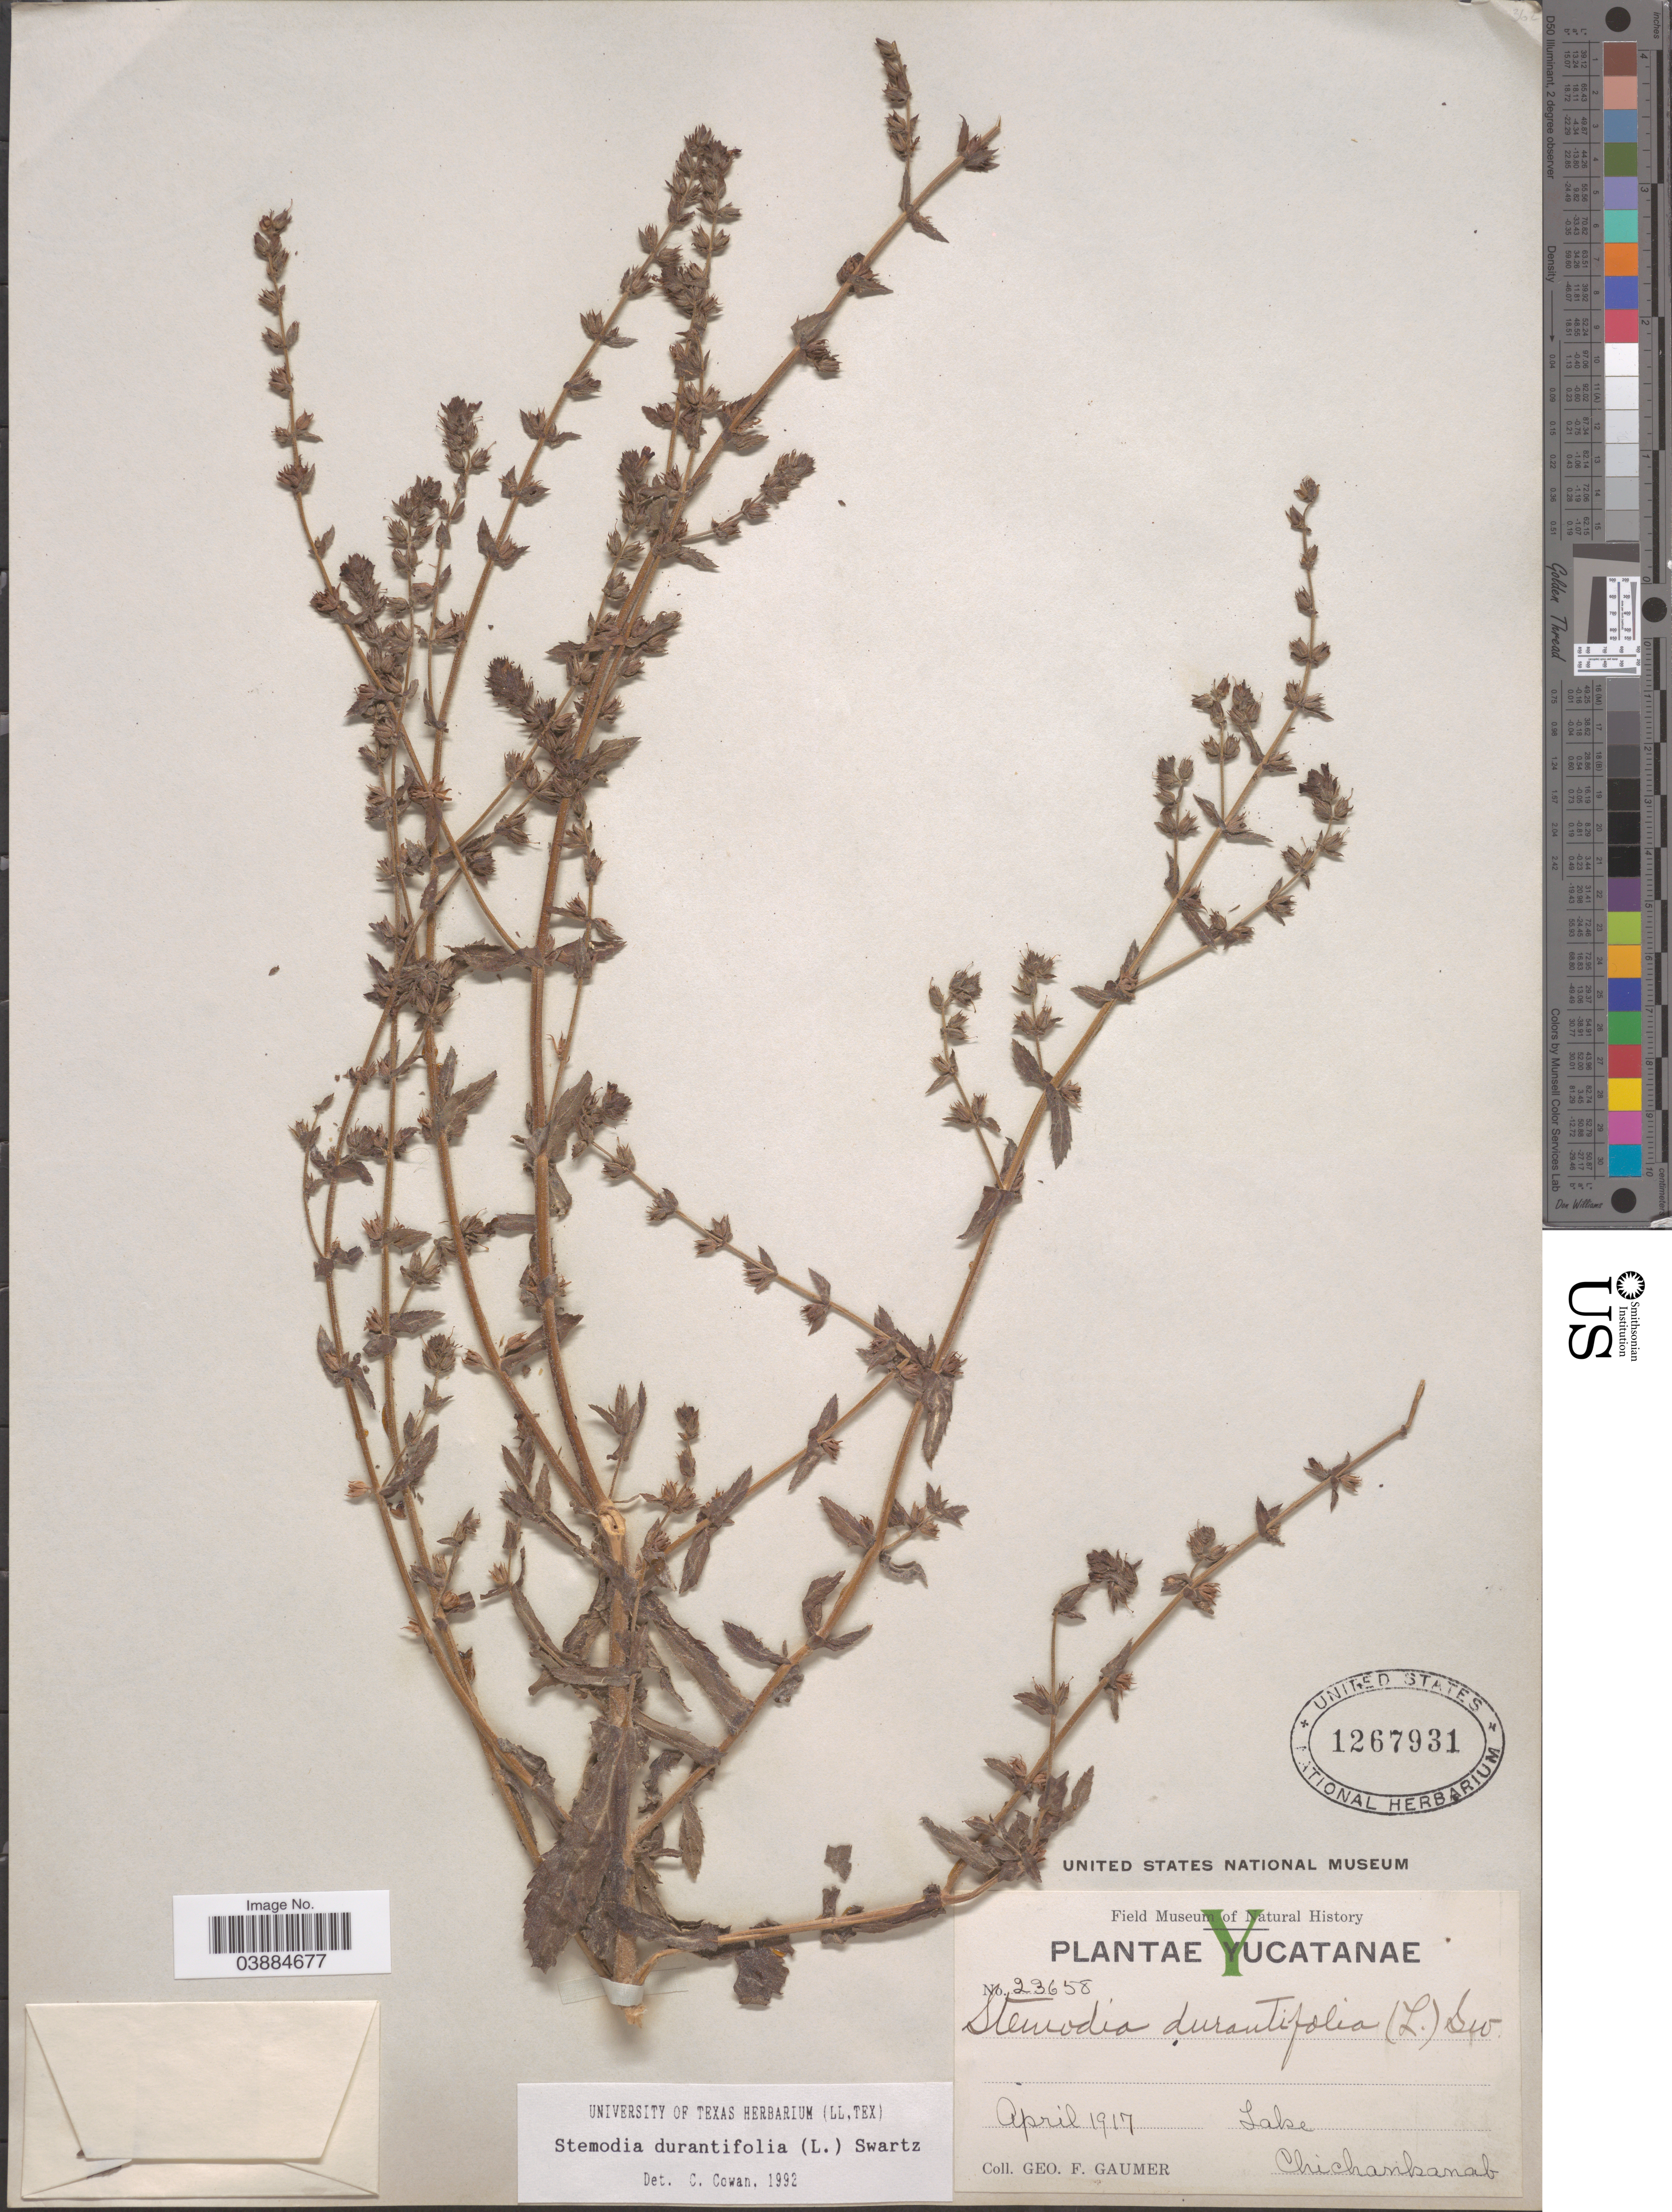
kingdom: Plantae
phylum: Tracheophyta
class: Magnoliopsida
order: Lamiales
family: Plantaginaceae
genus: Stemodia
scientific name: Stemodia durantifolia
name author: (L.) Sw.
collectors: G. F. Gaumer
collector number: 23658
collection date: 1917-04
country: Mexico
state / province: Yucatán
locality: Yucatanae. Lake Chichancanab.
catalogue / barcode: US 1267931